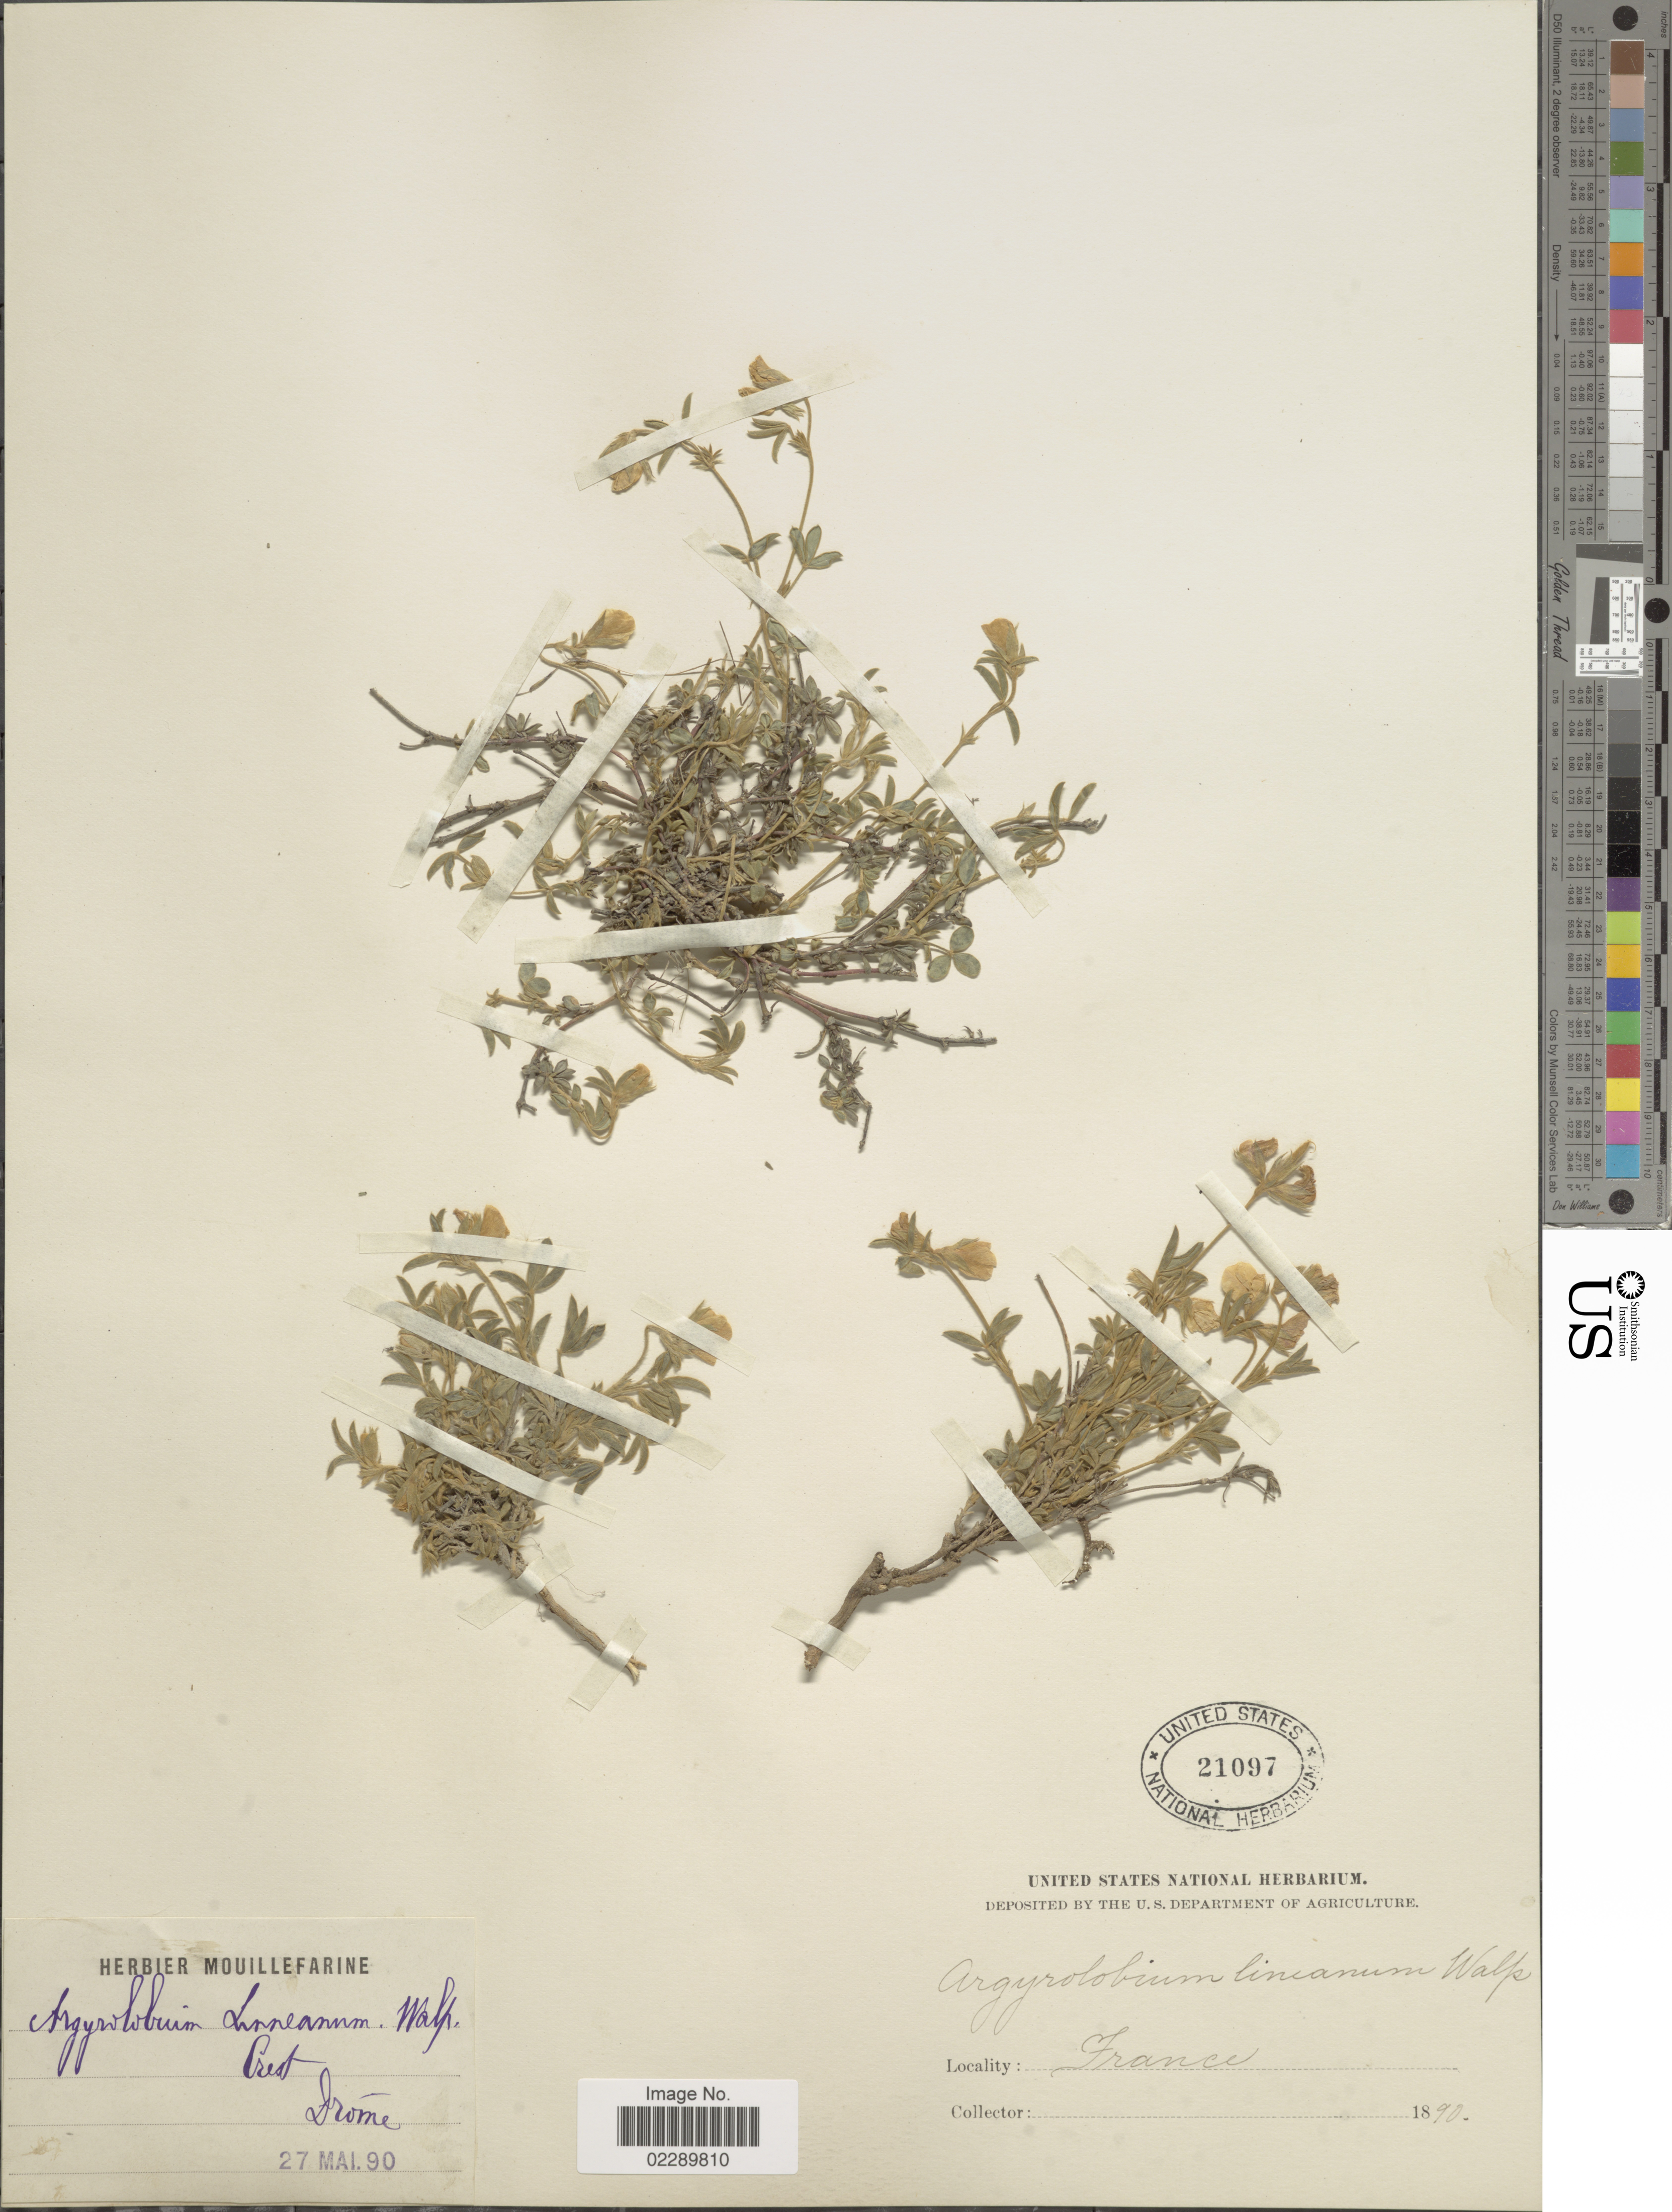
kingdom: Plantae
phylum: Tracheophyta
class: Magnoliopsida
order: Fabales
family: Fabaceae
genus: Argyrolobium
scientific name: Argyrolobium linnaeanum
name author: Walp.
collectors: ex herb. Mouillefarine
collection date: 1890-05-27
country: France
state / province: Auvergne-Rhône-Alpes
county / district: Drôme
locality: Crest. Dróme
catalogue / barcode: US 21097